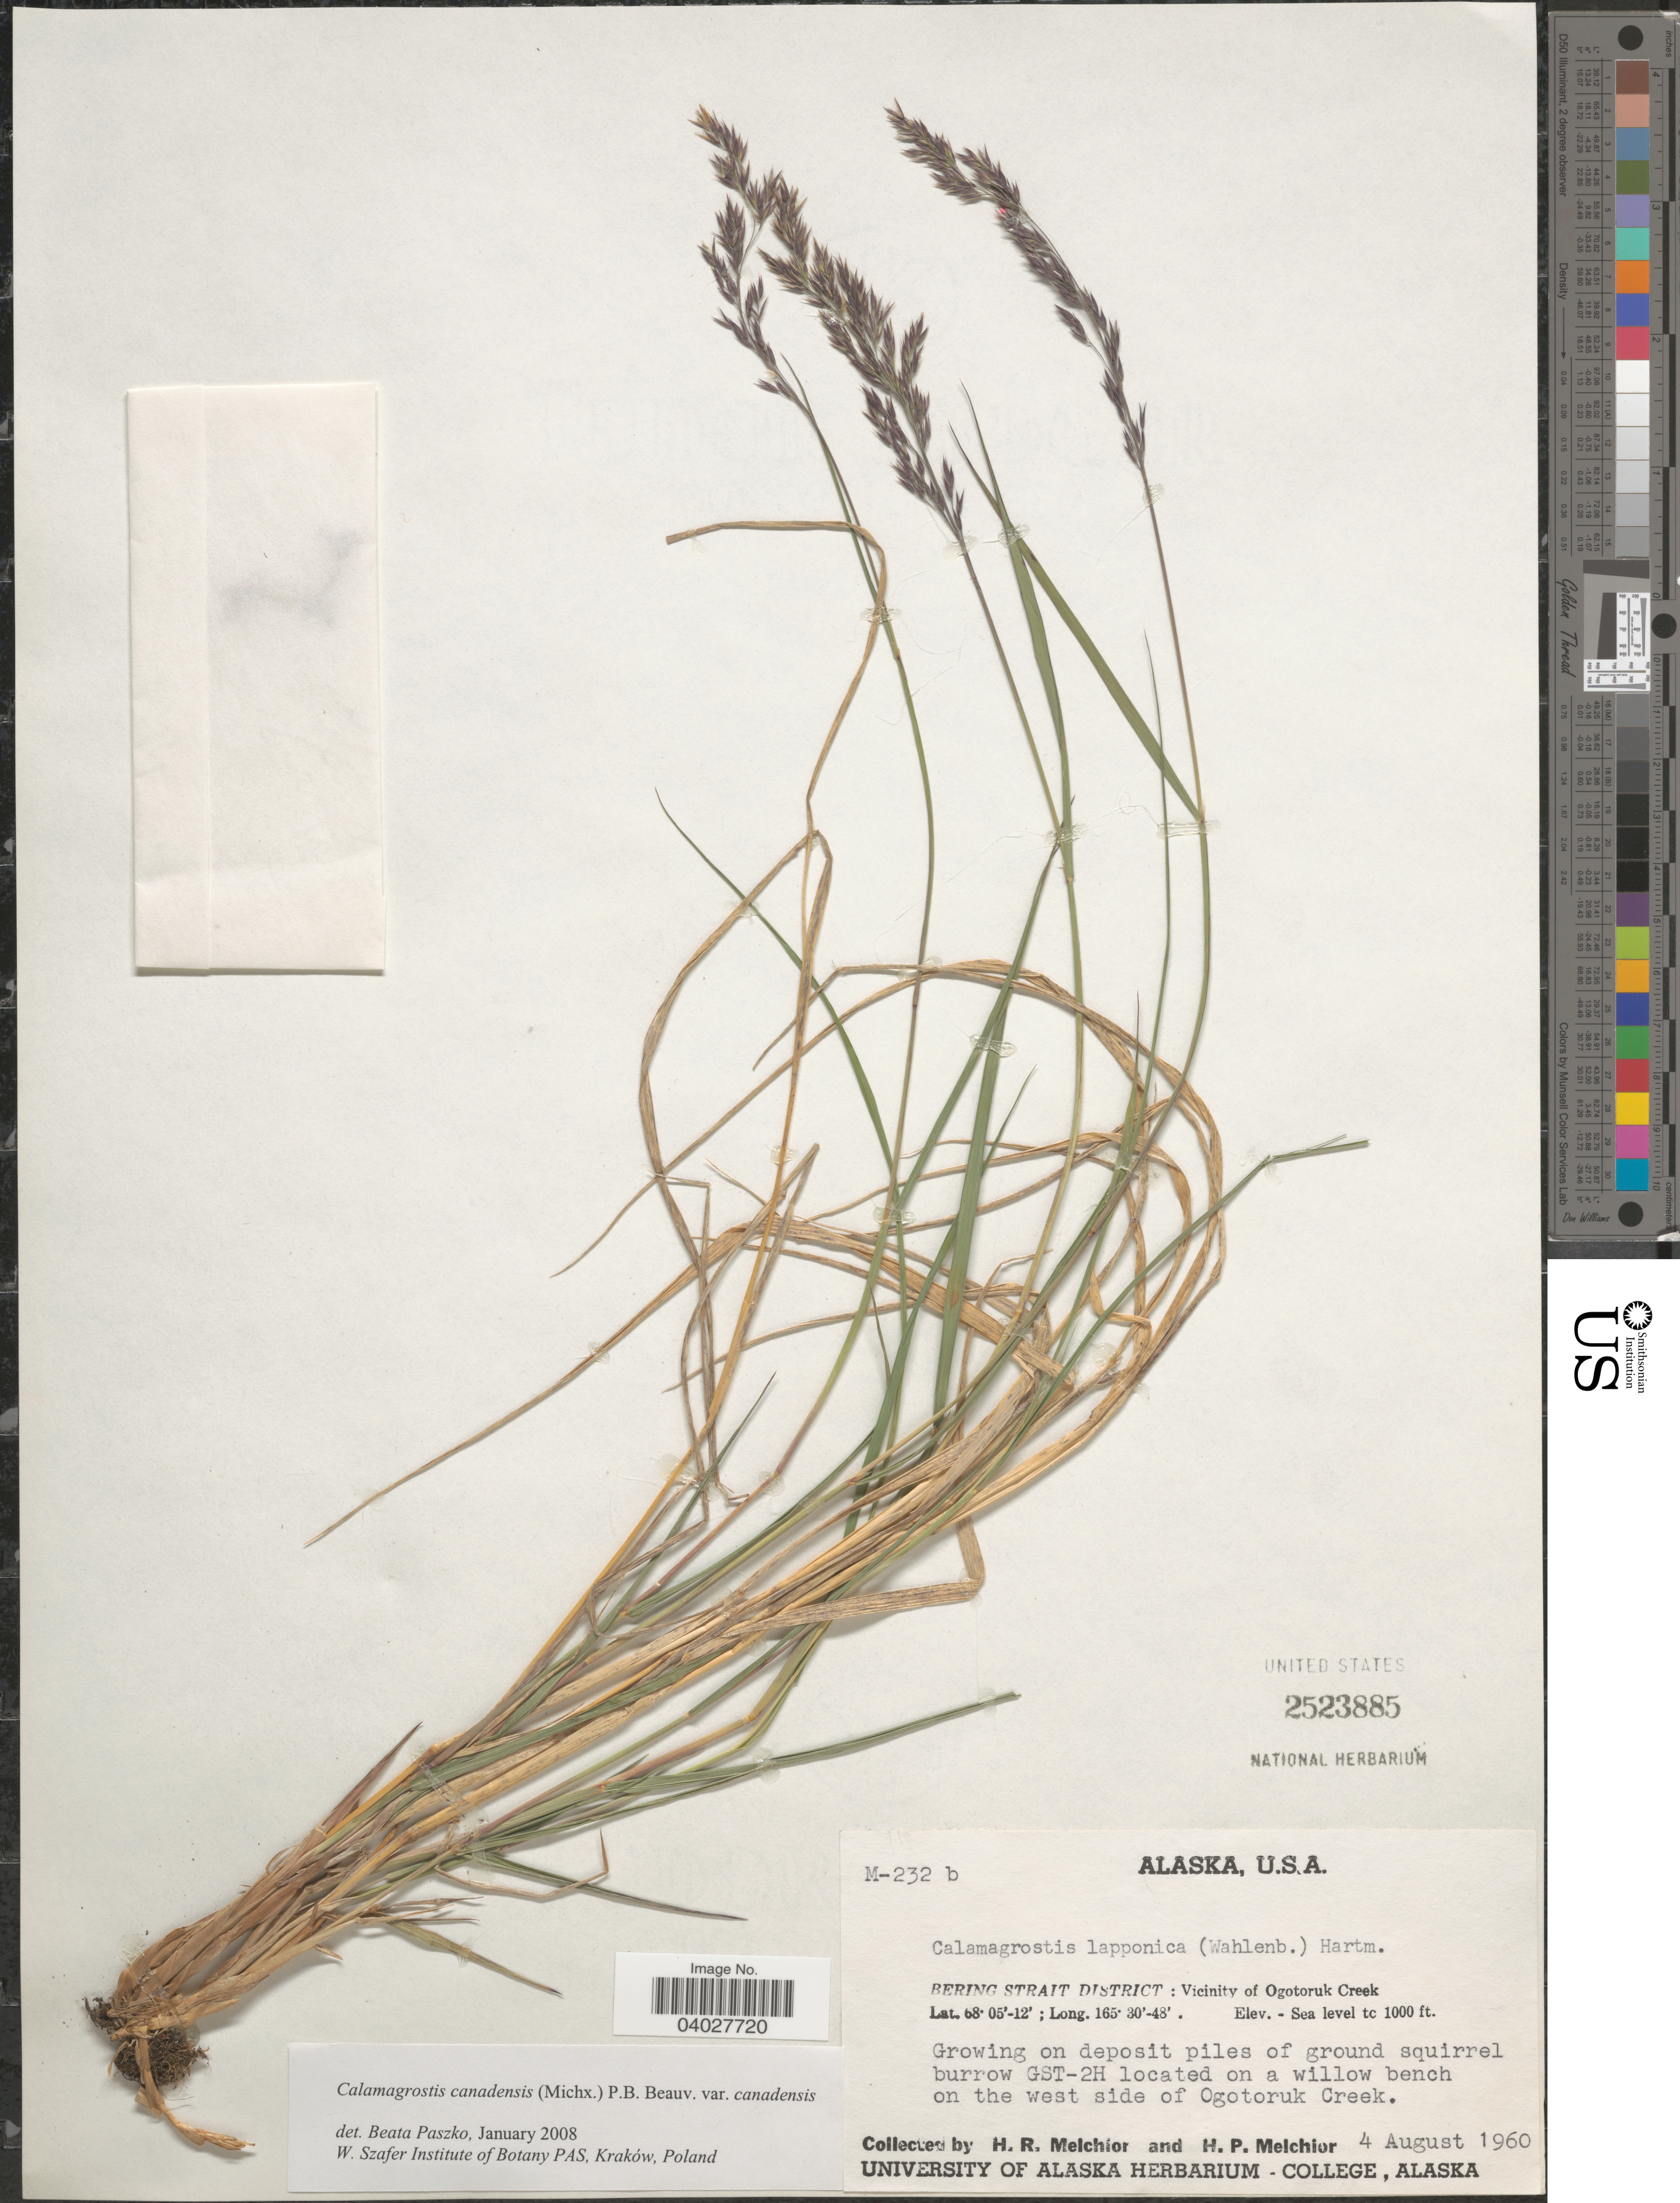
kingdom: Plantae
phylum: Tracheophyta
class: Liliopsida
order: Poales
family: Poaceae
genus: Calamagrostis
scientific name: Calamagrostis canadensis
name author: (Michx.) P. Beauv.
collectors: H. R. Melchior & H. P. Melchior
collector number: M-232 b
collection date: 1960-08-04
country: United States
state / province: Alaska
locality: Bering Strait District: Vicinity of Ogotoruk Creek. Growing on deposit piles of ground squirrel burrow GST-2H located on a willow bench on the west side of Ogotoruk Creek.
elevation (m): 0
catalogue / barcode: US 2523885